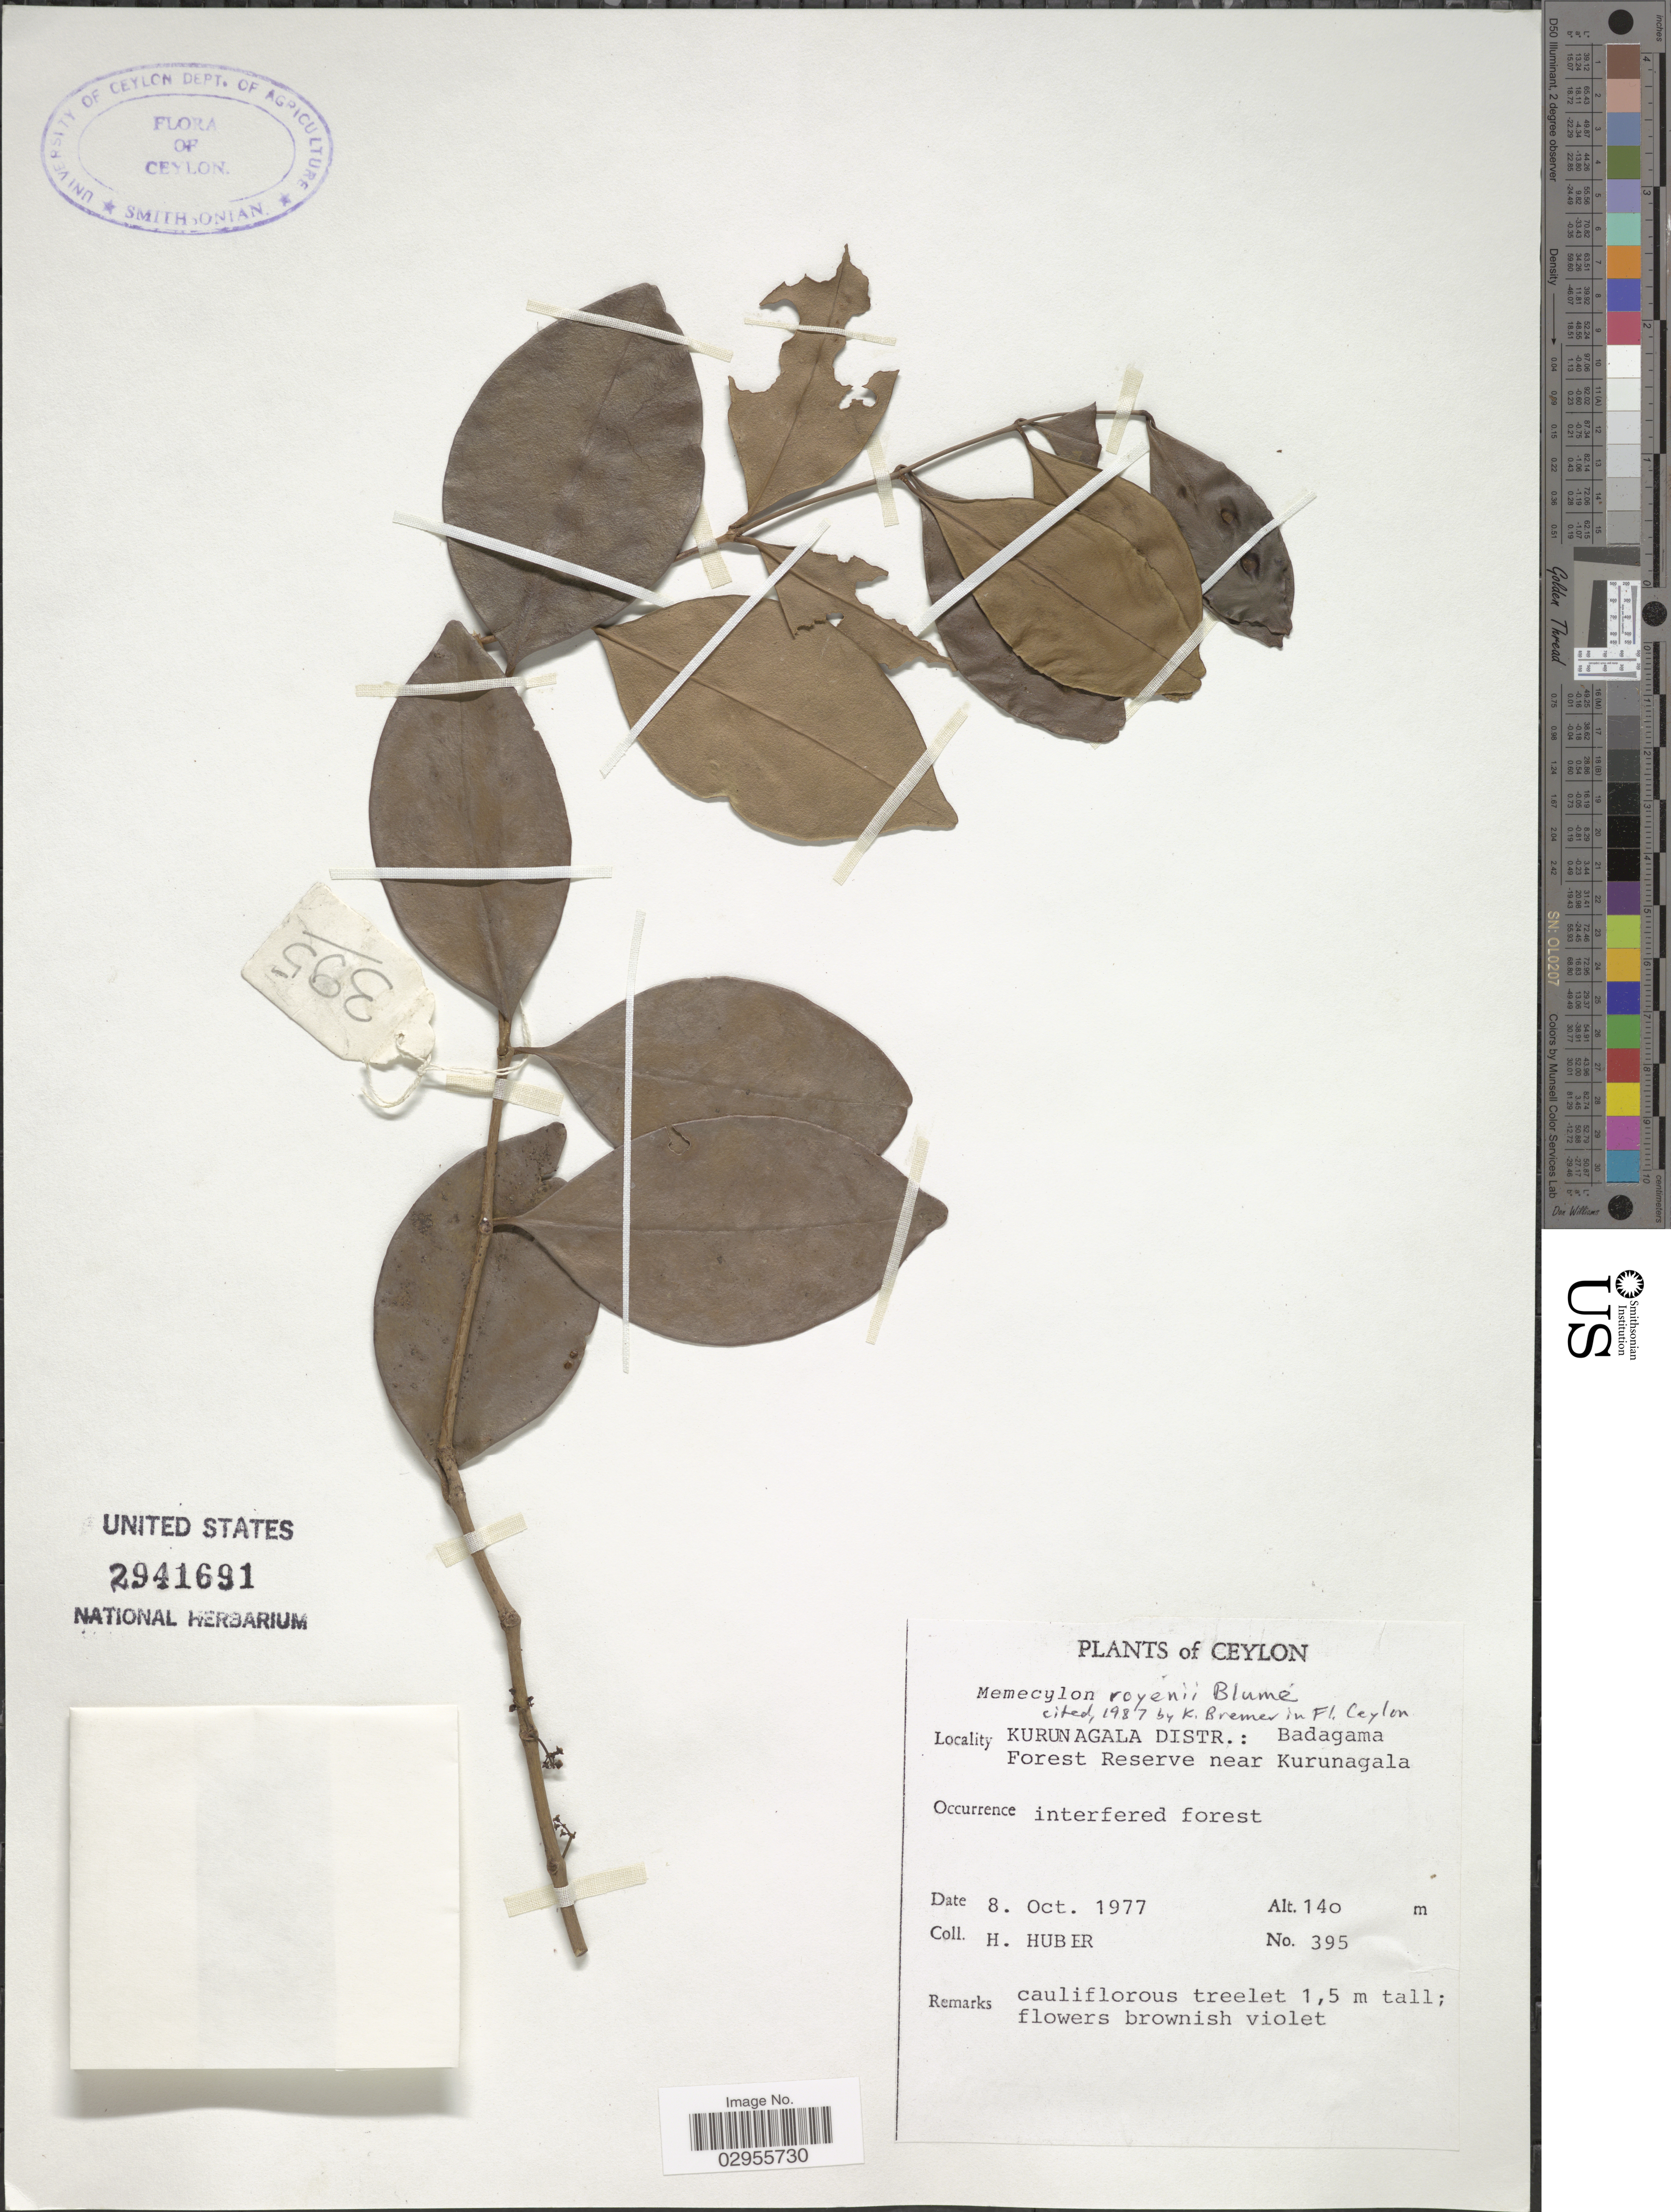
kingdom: Plantae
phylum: Tracheophyta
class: Magnoliopsida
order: Myrtales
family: Melastomataceae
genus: Memecylon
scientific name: Memecylon royenii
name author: Blume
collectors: H. Huber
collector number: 395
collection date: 1977-10-08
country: Sri Lanka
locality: Ceylon. Kurunagala Distr.: Badagama Forest Reserve near Kurunagala.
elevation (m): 140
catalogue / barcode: US 2941691